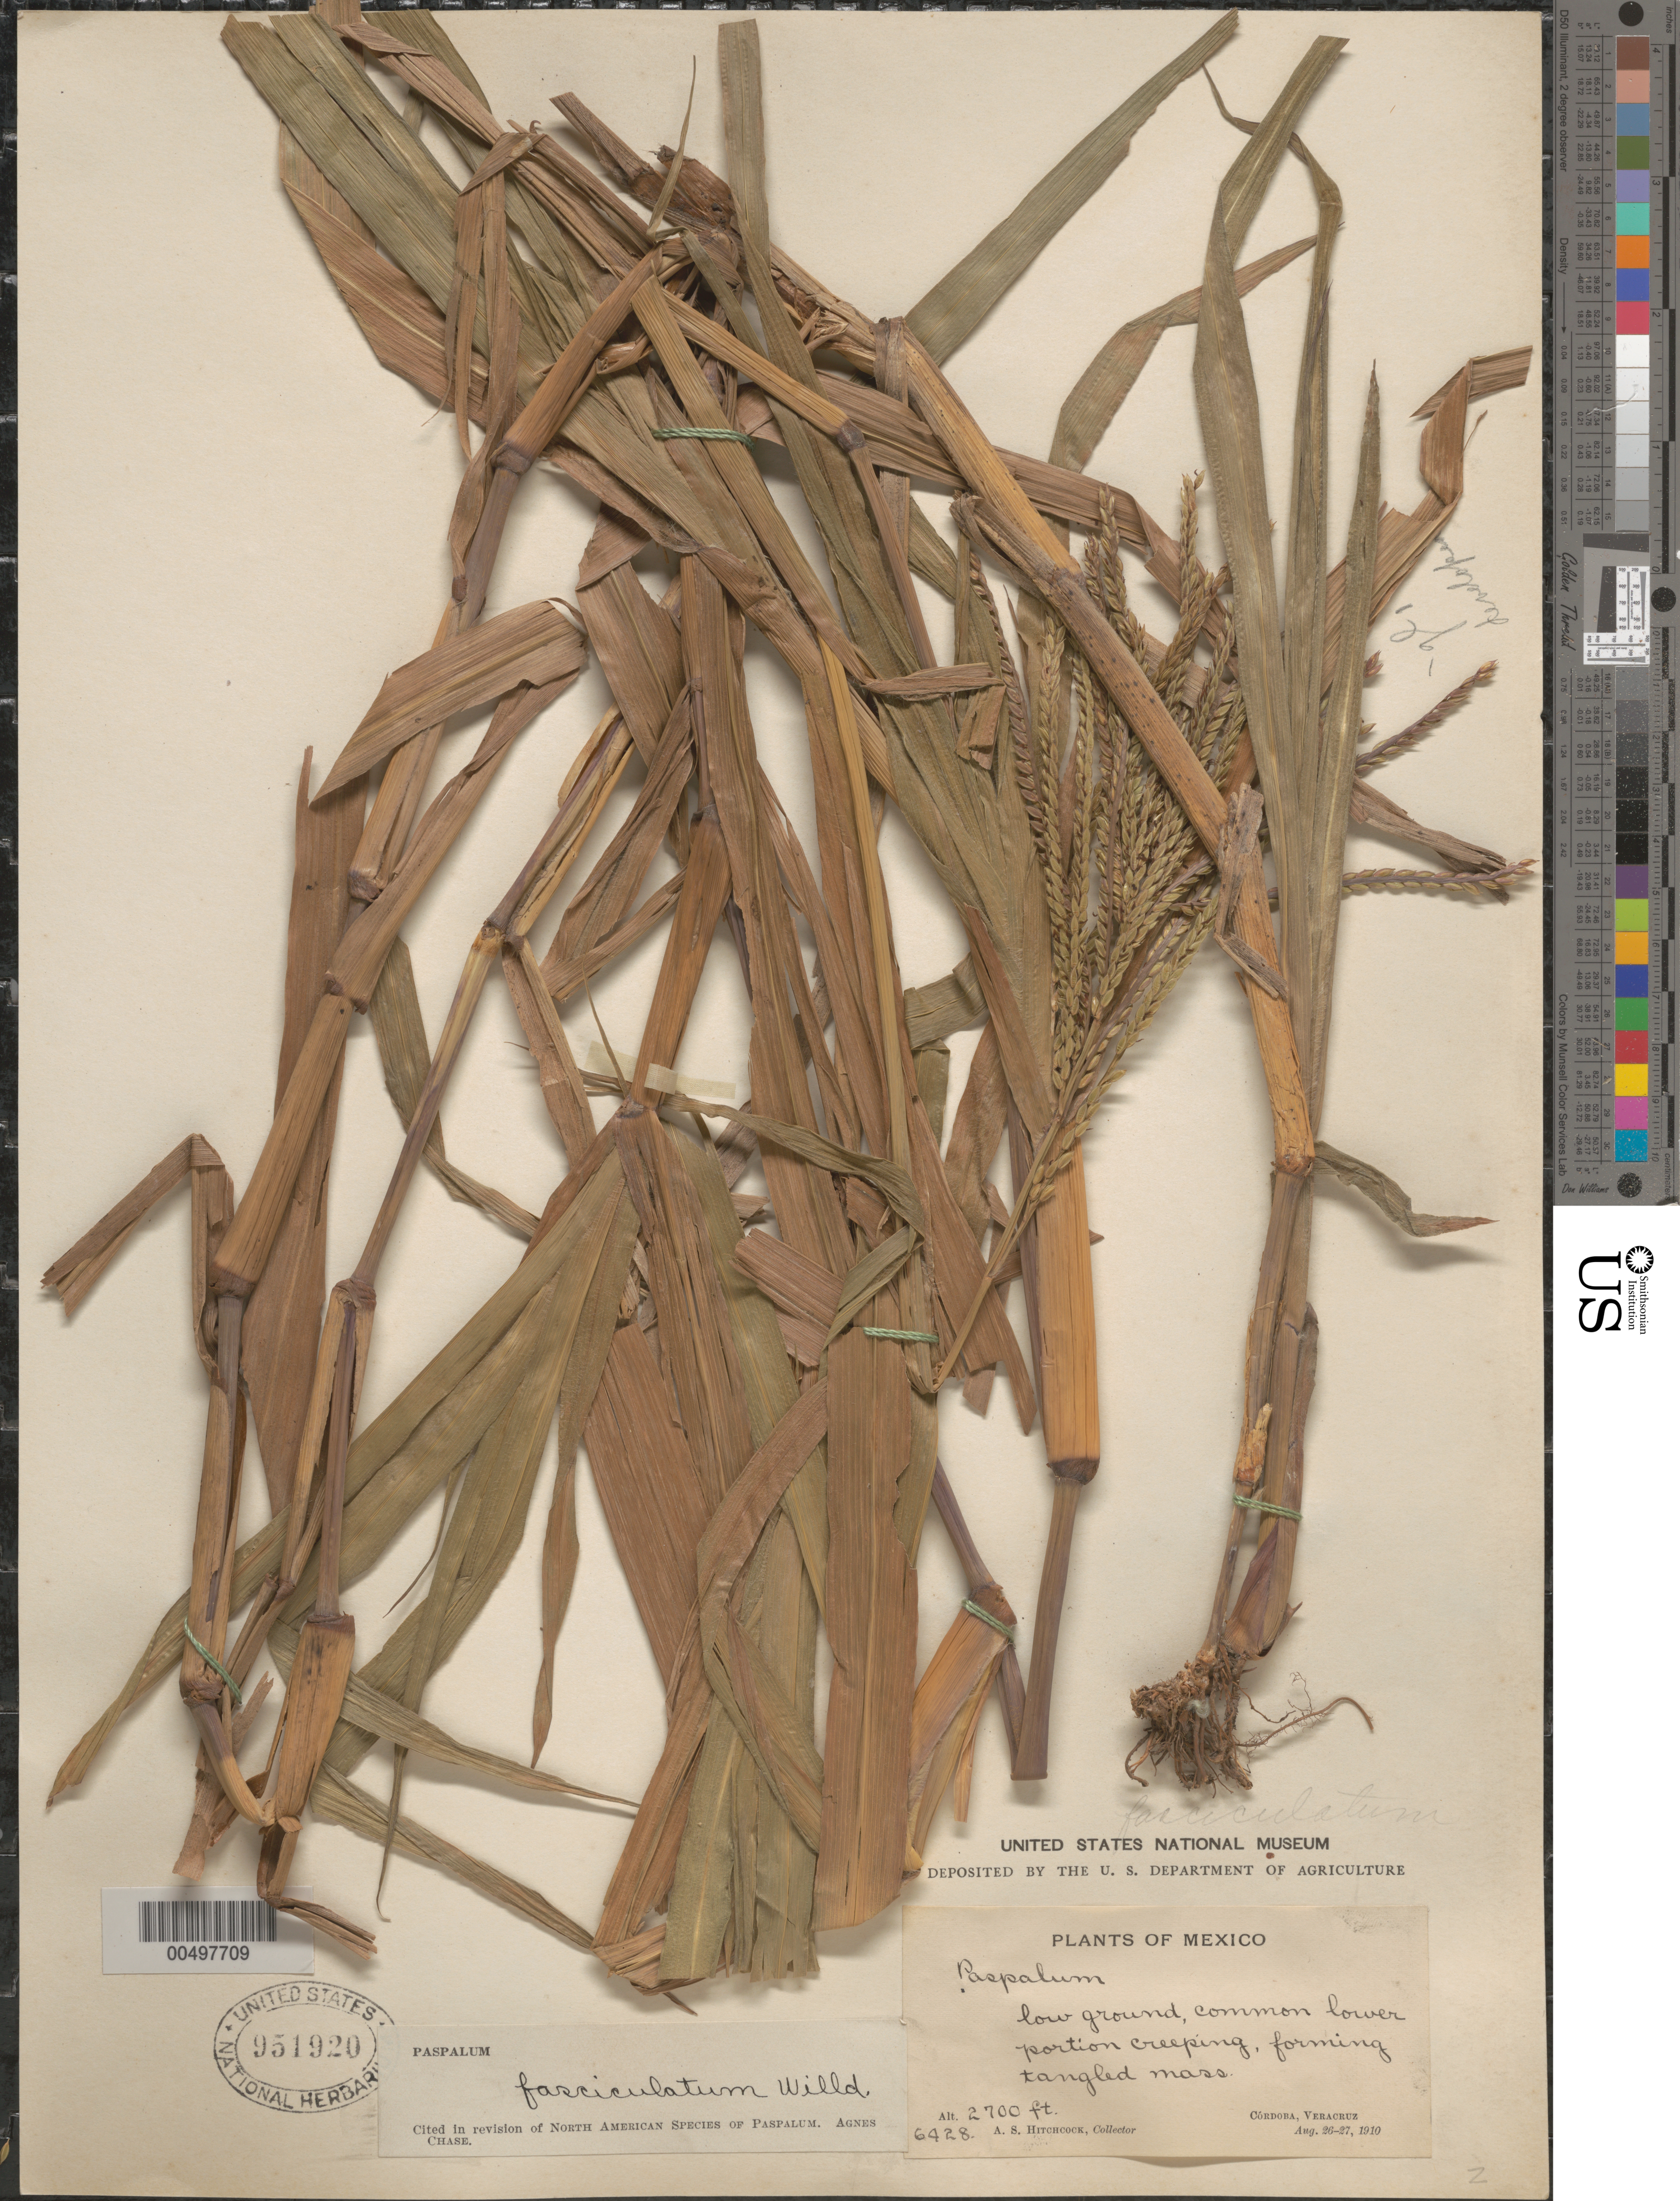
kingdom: Plantae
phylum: Tracheophyta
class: Liliopsida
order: Poales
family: Poaceae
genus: Paspalum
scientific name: Paspalum fasciculatum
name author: Willd. ex Flüggé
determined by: Chase, [M.] Agnes, (US)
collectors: A. S. Hitchcock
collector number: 6428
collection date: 1910-08-26/1910-08-27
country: Mexico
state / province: Veracruz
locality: Cordoba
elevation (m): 823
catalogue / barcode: US 951920